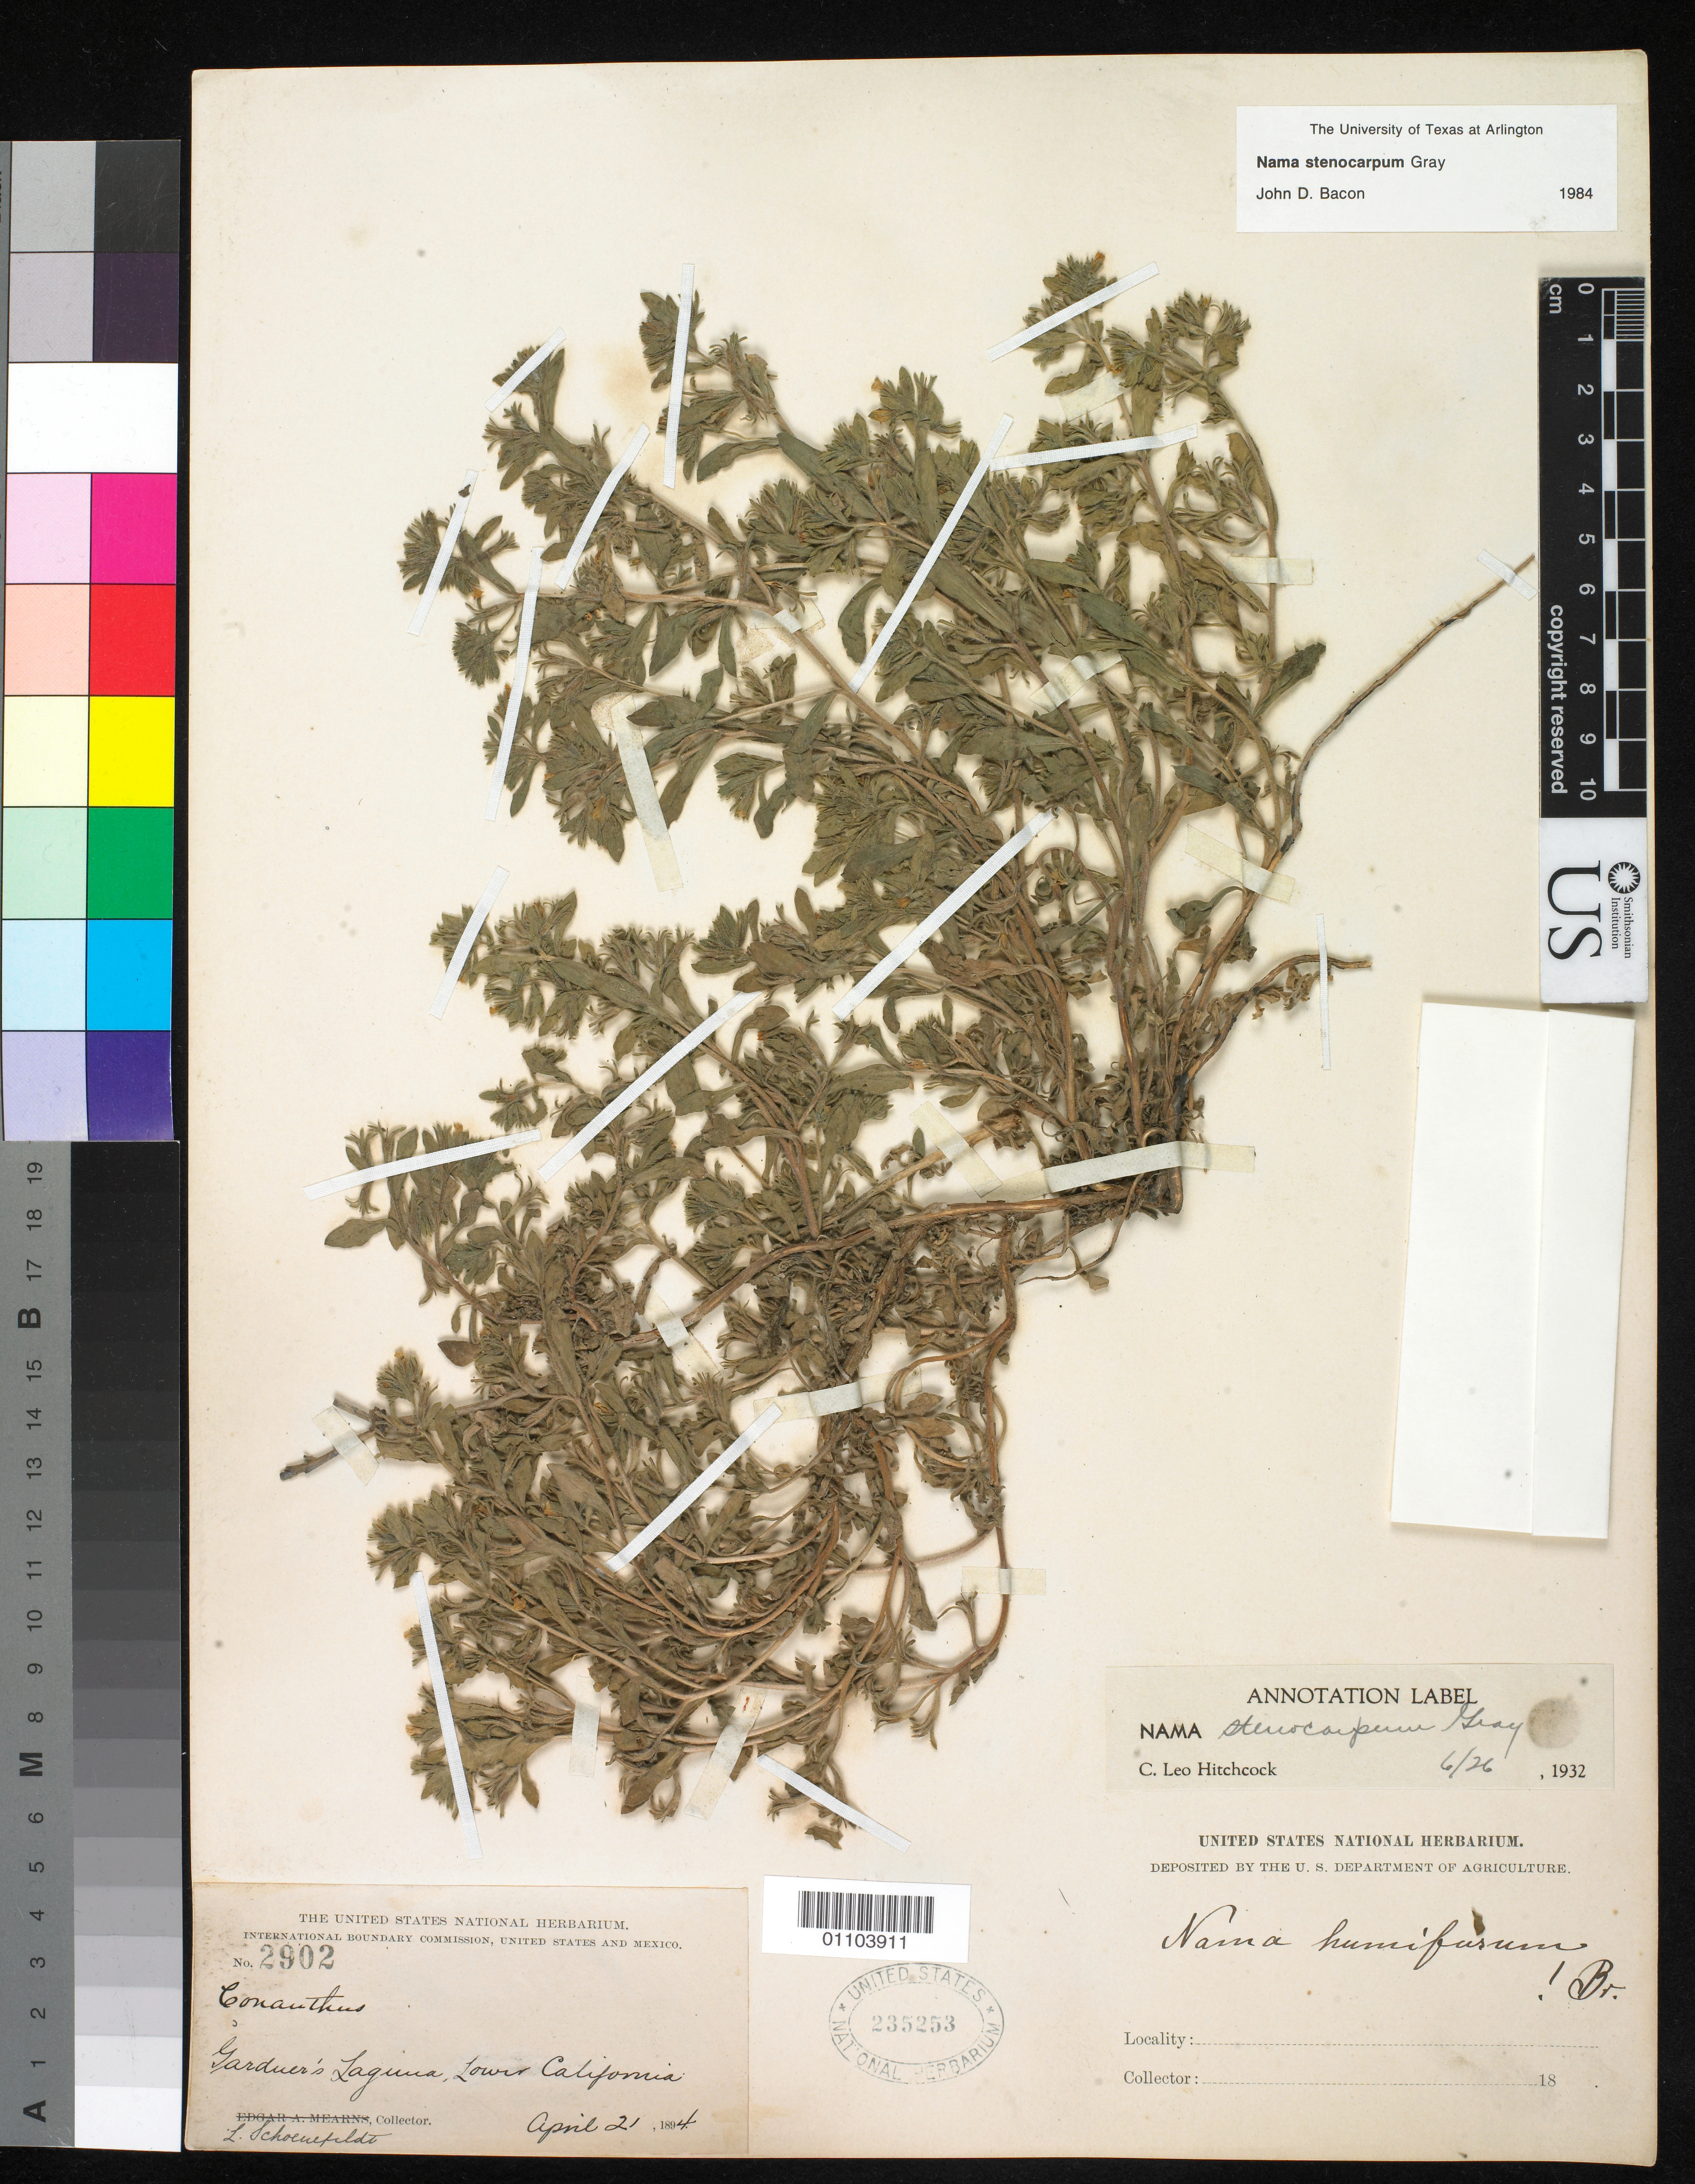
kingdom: Plantae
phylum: Tracheophyta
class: Magnoliopsida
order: Boraginales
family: Namaceae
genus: Nama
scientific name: Nama stenocarpum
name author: A. Gray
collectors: L. Schoenfeldt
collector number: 2902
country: United States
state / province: California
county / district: Orange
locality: Gardener's Laguna, Lower California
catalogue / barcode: US 235253